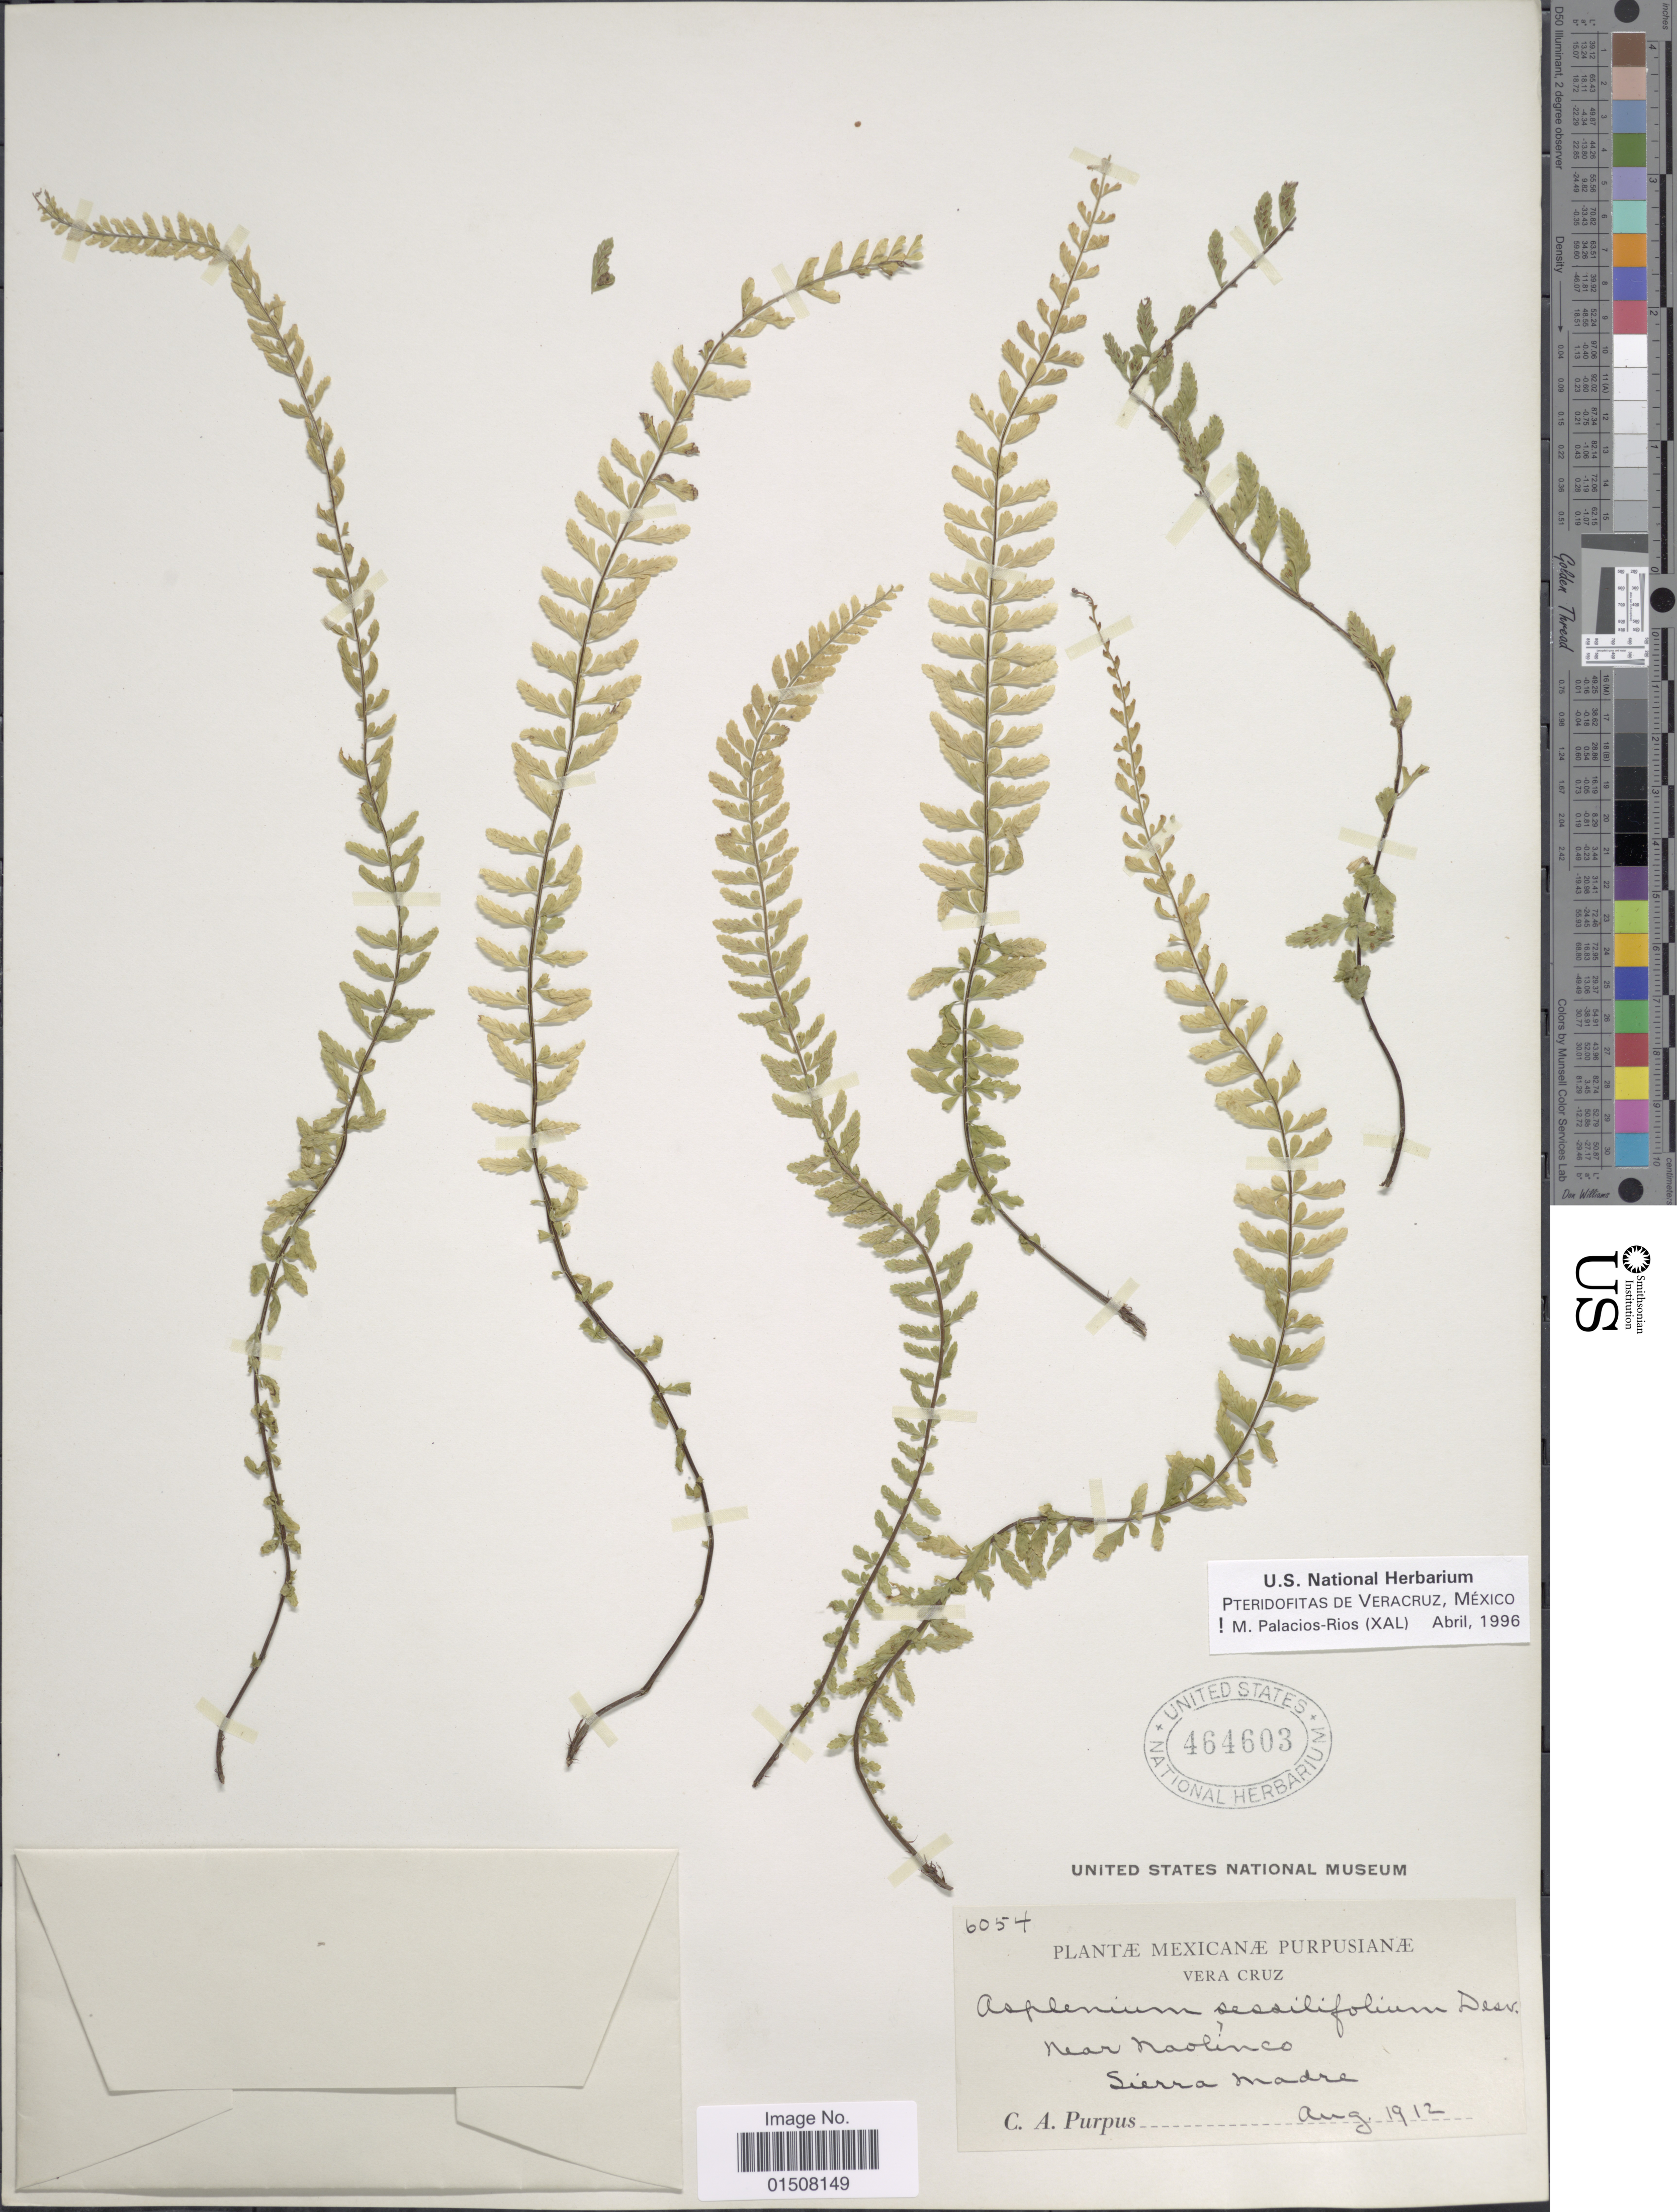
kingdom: Plantae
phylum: Tracheophyta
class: Polypodiopsida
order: Polypodiales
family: Aspleniaceae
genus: Asplenium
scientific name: Asplenium sessilifolium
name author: Desv.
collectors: C. A. Purpus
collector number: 6054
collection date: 1912-08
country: Mexico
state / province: Veracruz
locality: Vera Cruz, near Naolinco, Sierra Madre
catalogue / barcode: US 464603